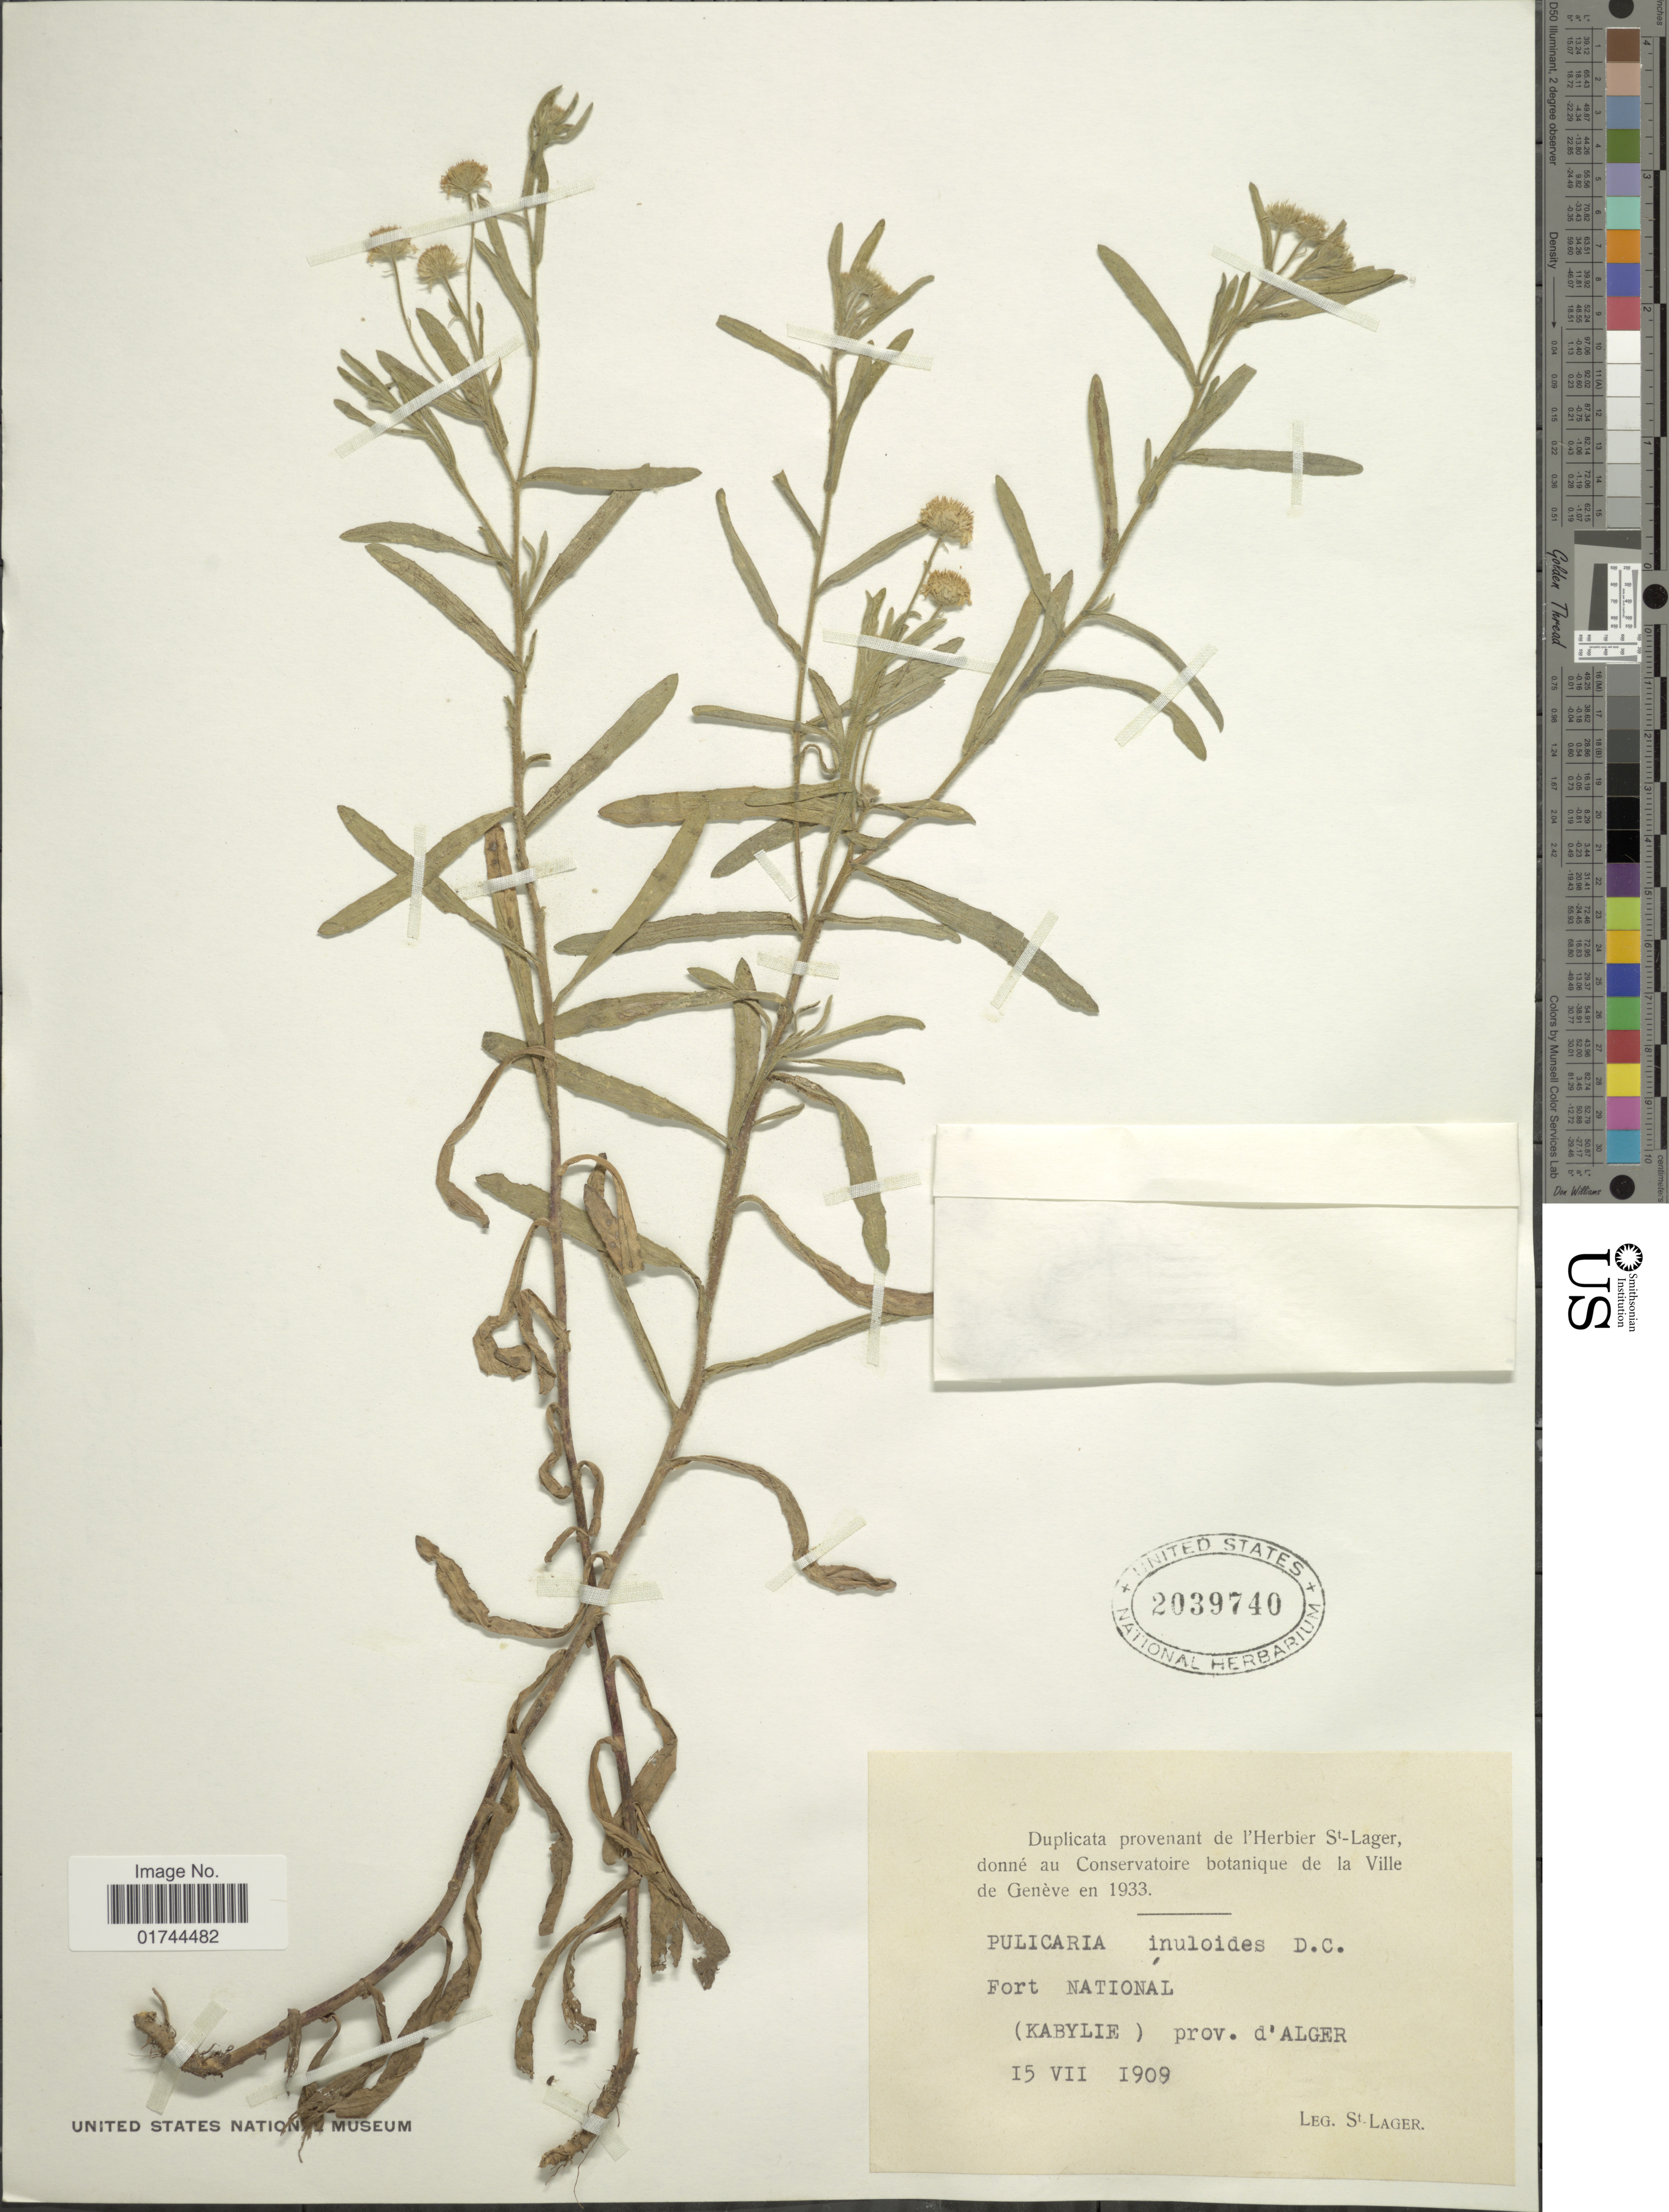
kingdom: Plantae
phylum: Tracheophyta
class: Magnoliopsida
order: Asterales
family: Asteraceae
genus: Pulicaria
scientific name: Pulicaria inuloides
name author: (Poir.) DC.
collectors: S. Lager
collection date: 1909-07-15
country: Algeria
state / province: Tizi Ouzou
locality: Fort National, (Kabylie) prov. d'Alger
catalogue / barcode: US 2039740